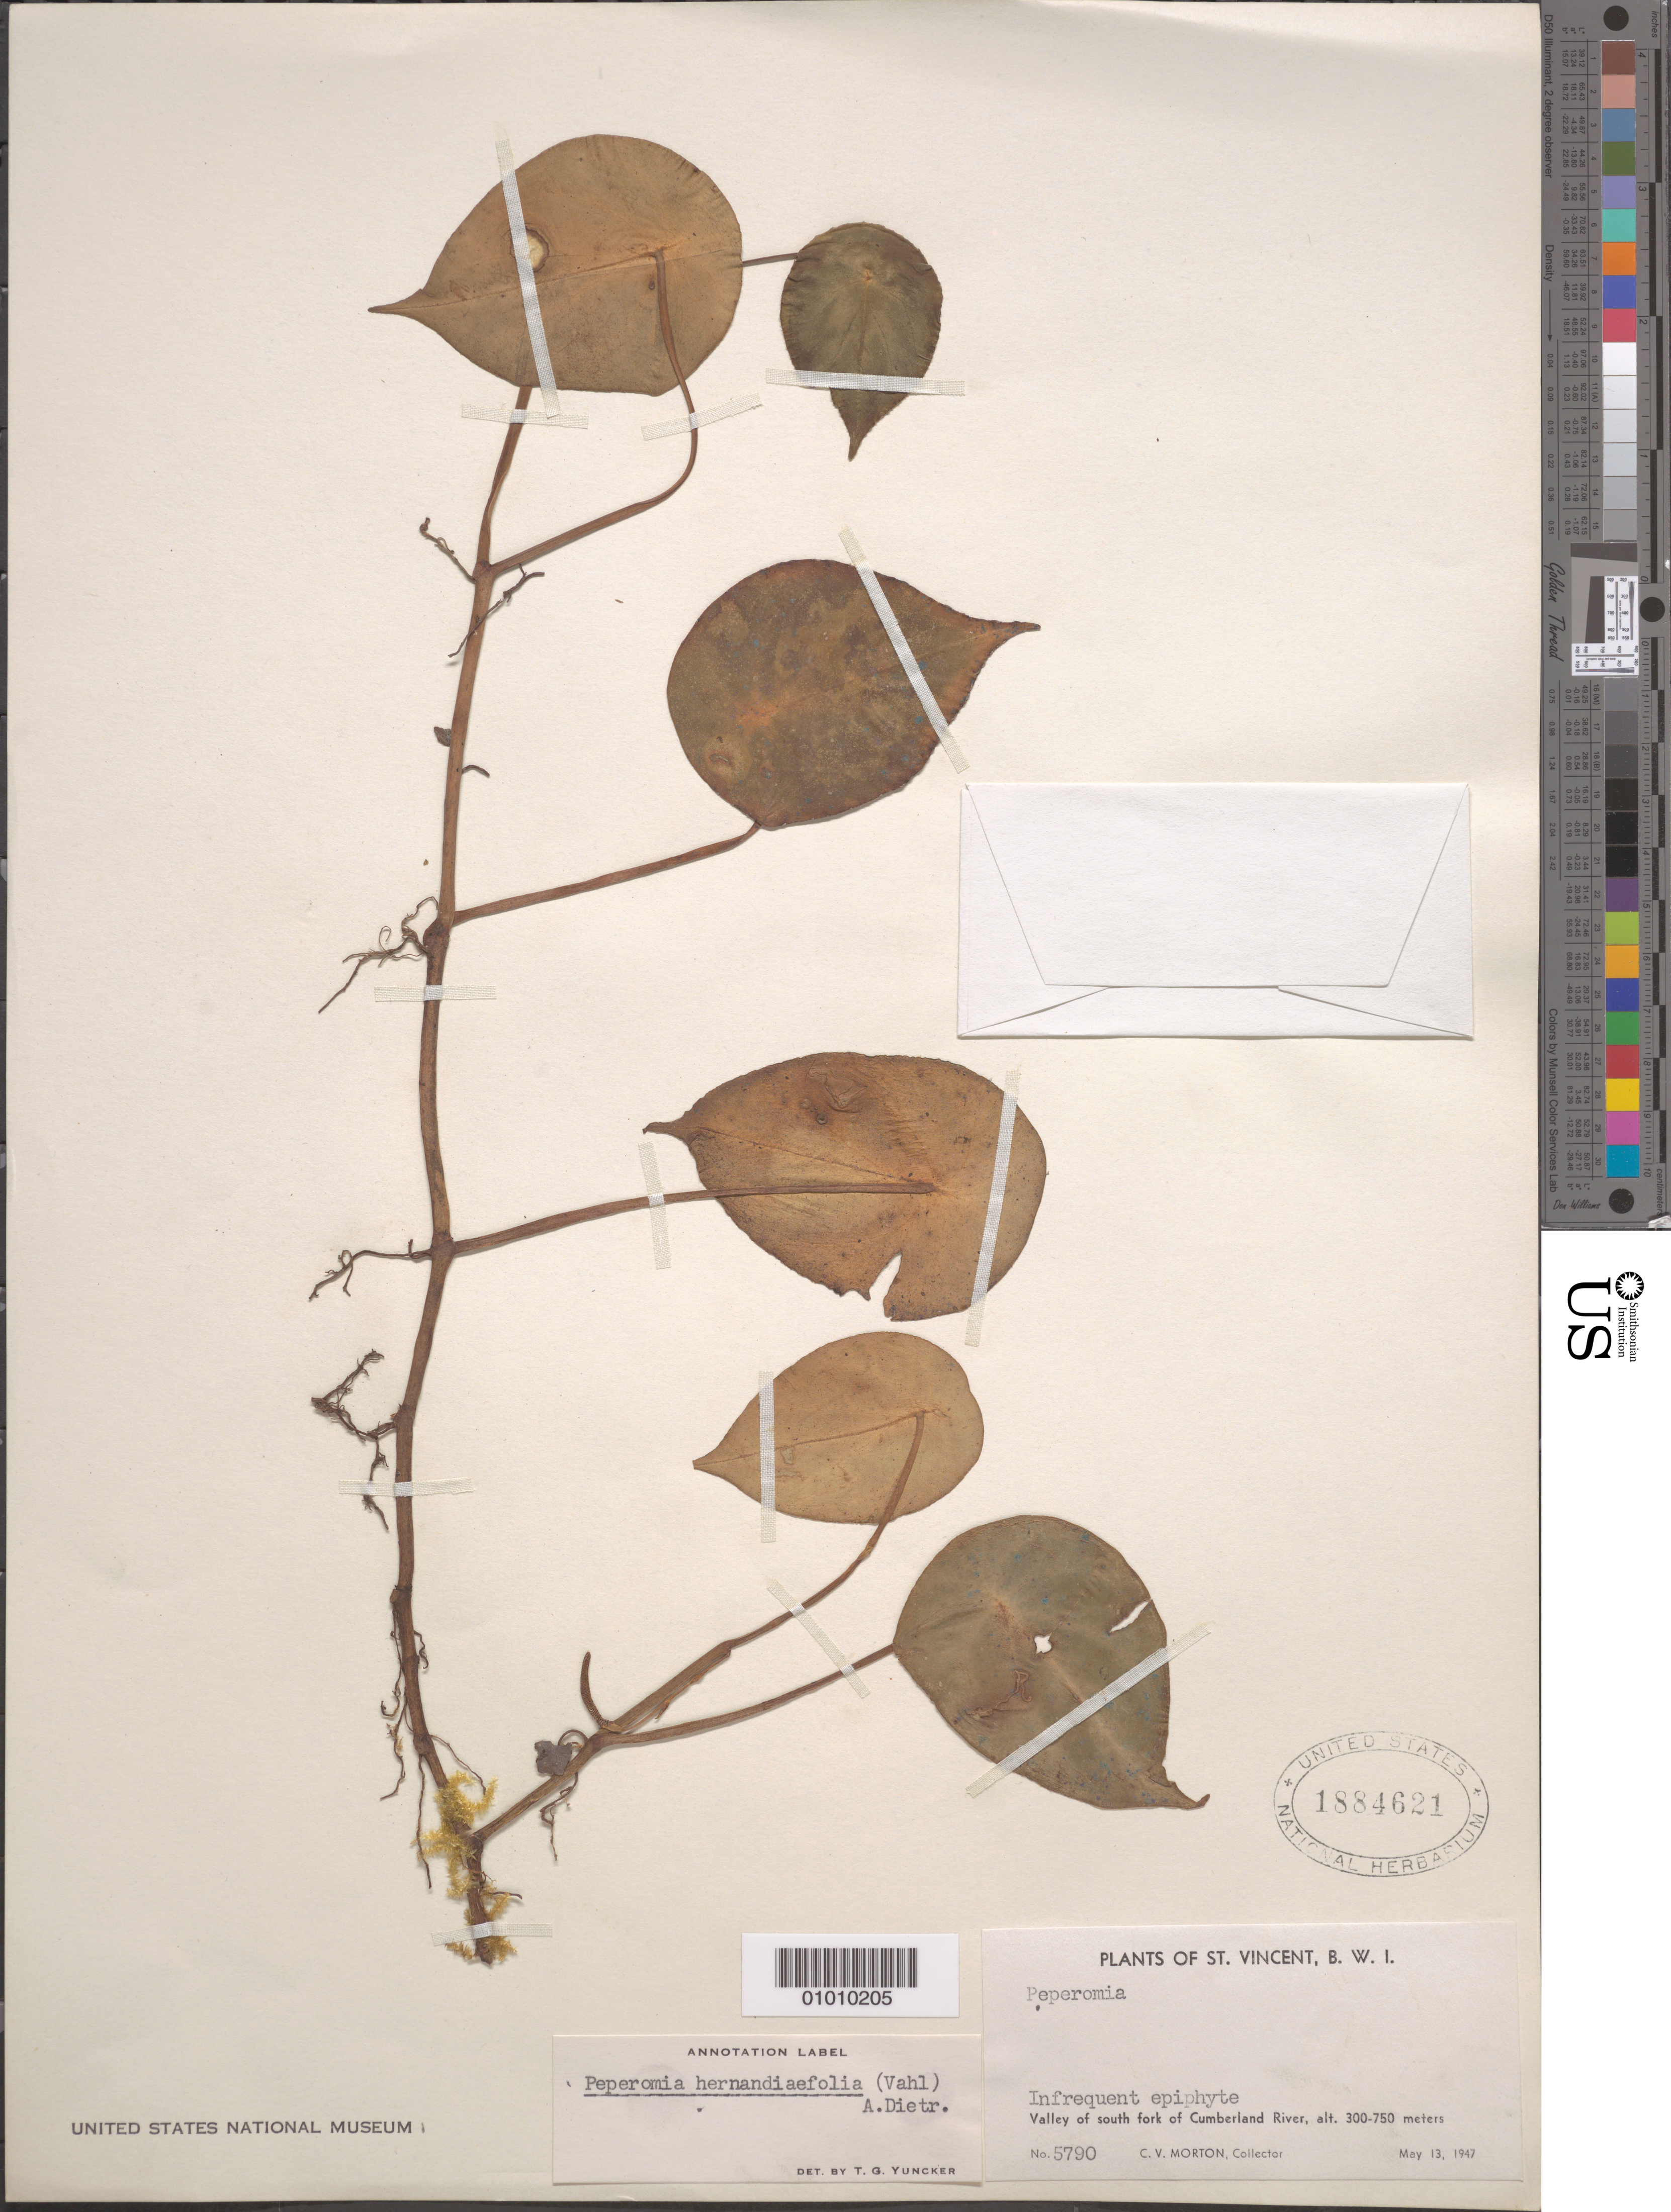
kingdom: Plantae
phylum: Tracheophyta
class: Magnoliopsida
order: Piperales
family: Piperaceae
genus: Peperomia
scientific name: Peperomia hernandiifolia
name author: (Vahl) A. Dietr.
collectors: C. V. Morton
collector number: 5790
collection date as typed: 13 May 1947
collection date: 1947-05-13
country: St. Vincent - Grenadines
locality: Valley of S fork of Cumberland River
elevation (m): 300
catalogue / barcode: US 1884621